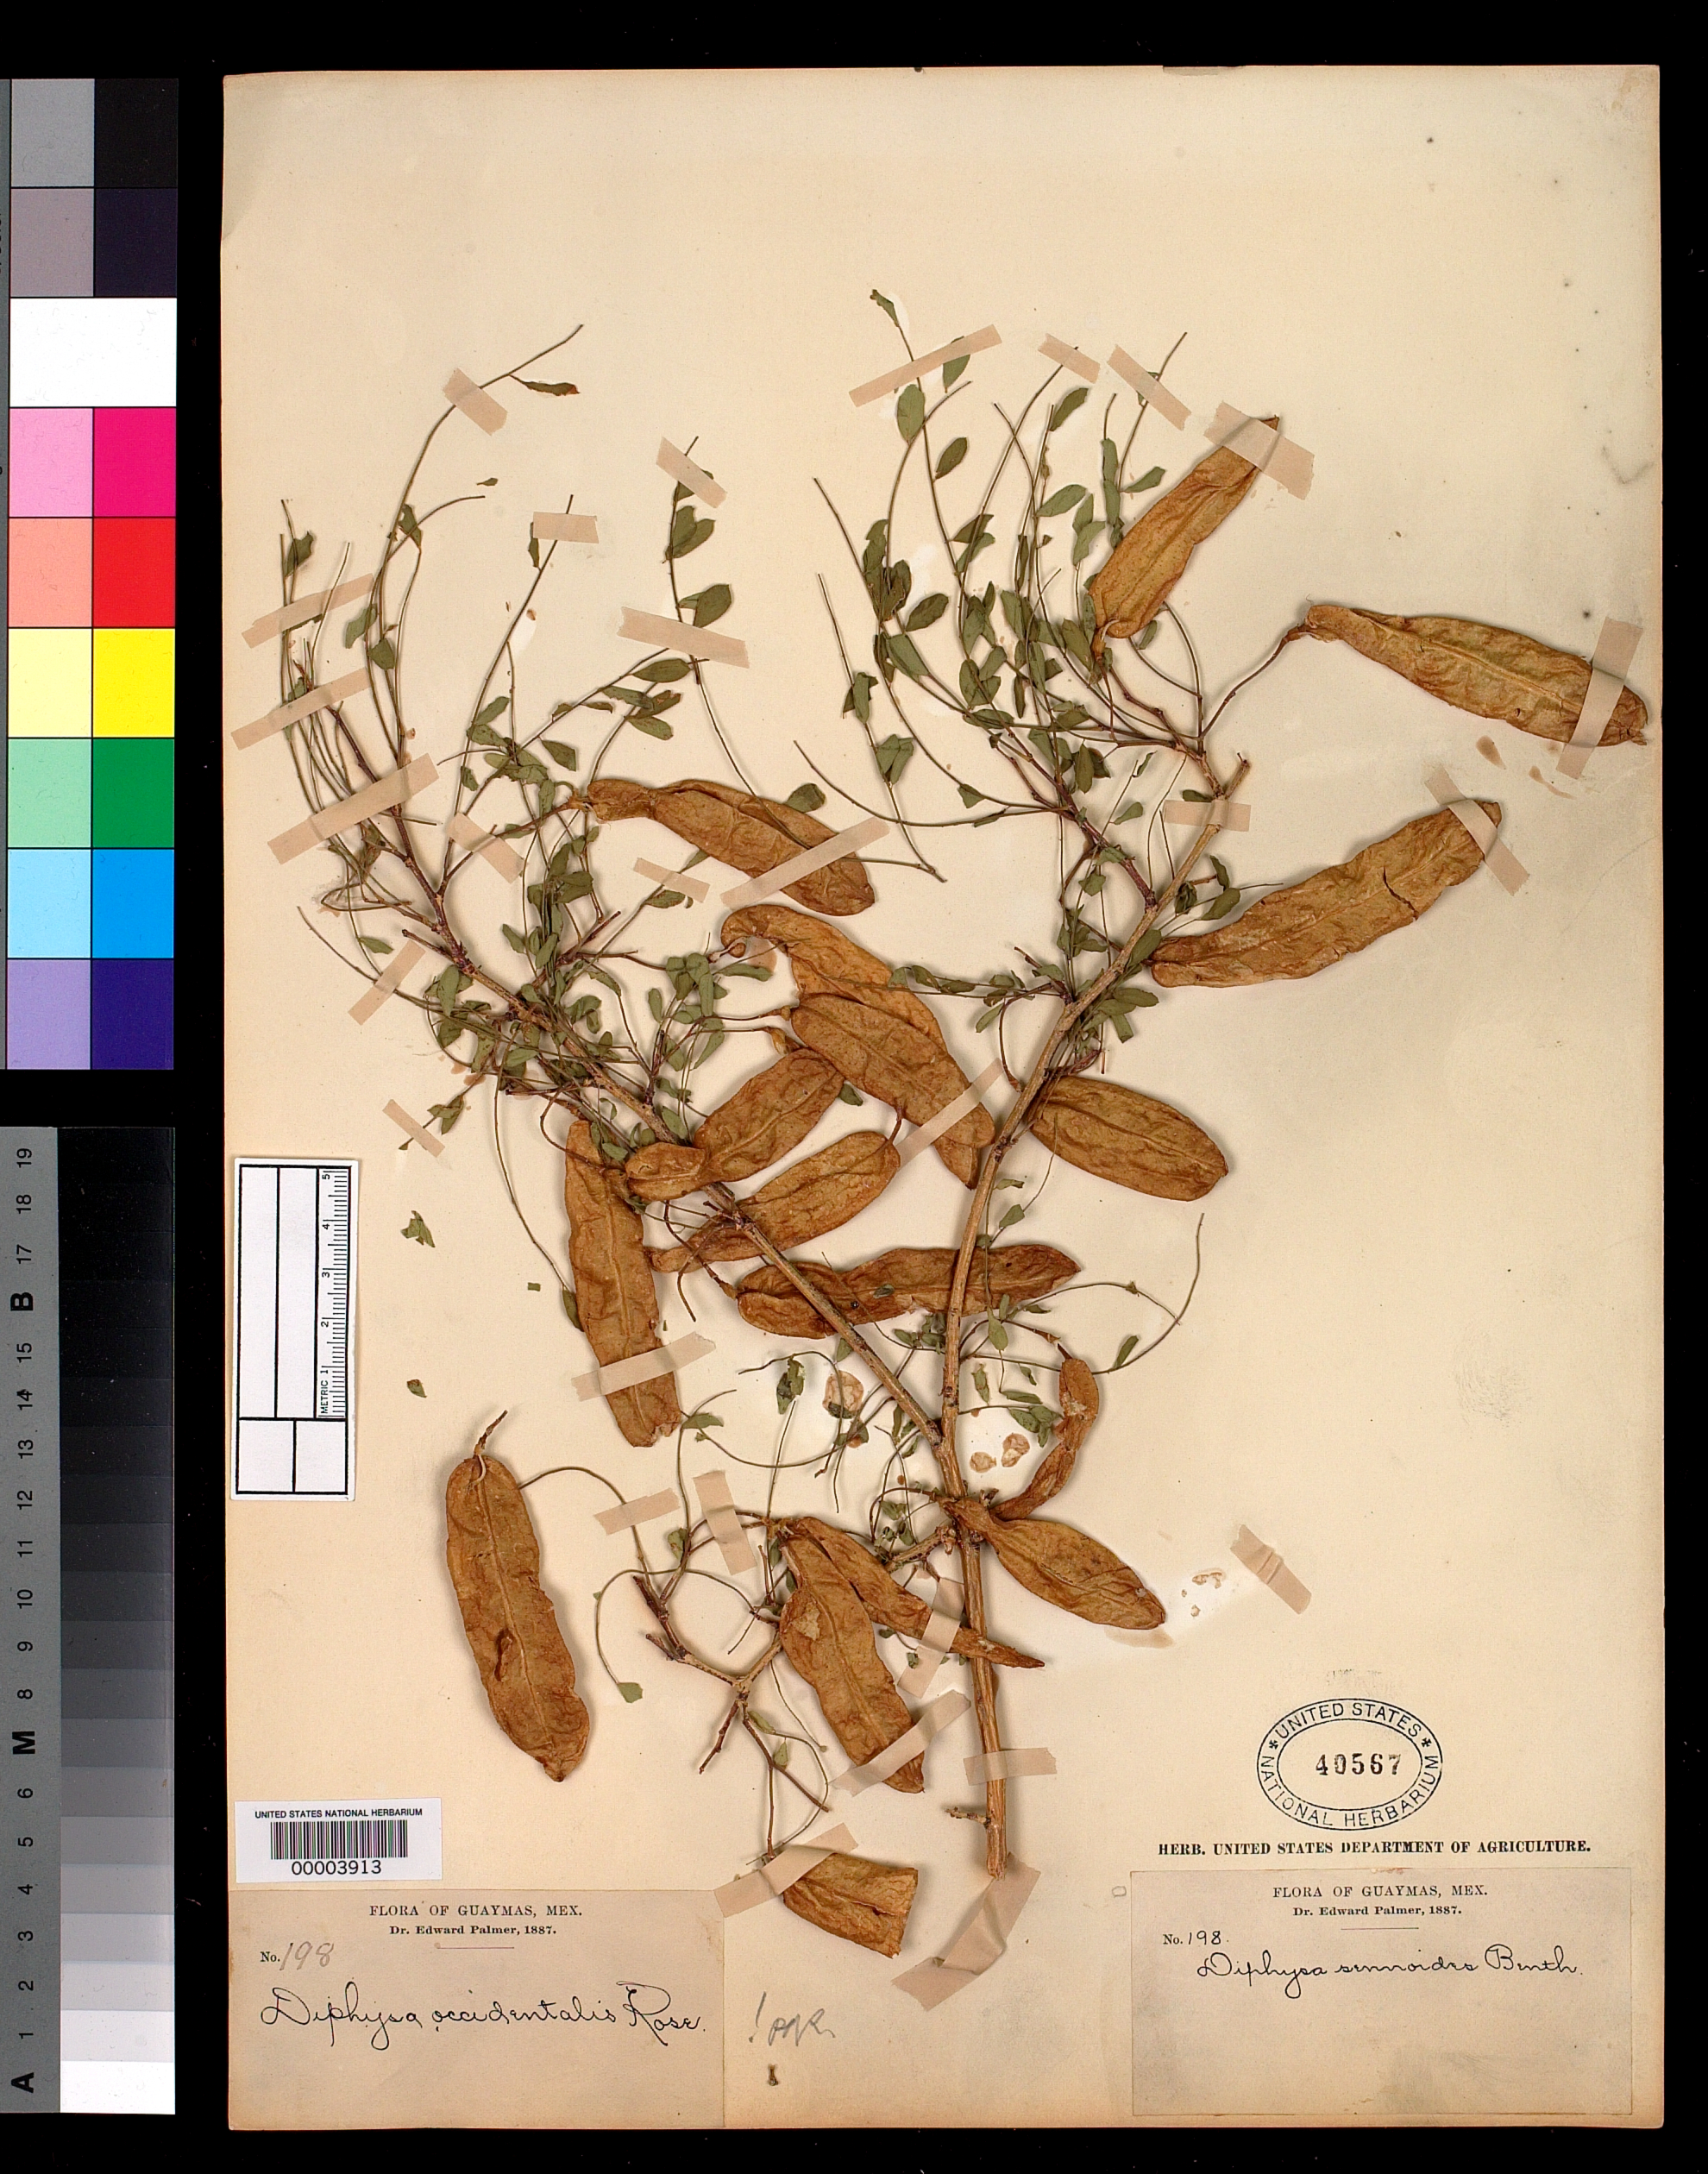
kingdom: Plantae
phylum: Tracheophyta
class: Magnoliopsida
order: Fabales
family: Fabaceae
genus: Diphysa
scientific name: Diphysa occidentalis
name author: Rose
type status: Holotype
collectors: E. Palmer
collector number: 198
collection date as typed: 1887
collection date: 1887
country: Mexico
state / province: Sonora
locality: Guaymas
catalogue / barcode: US 40567